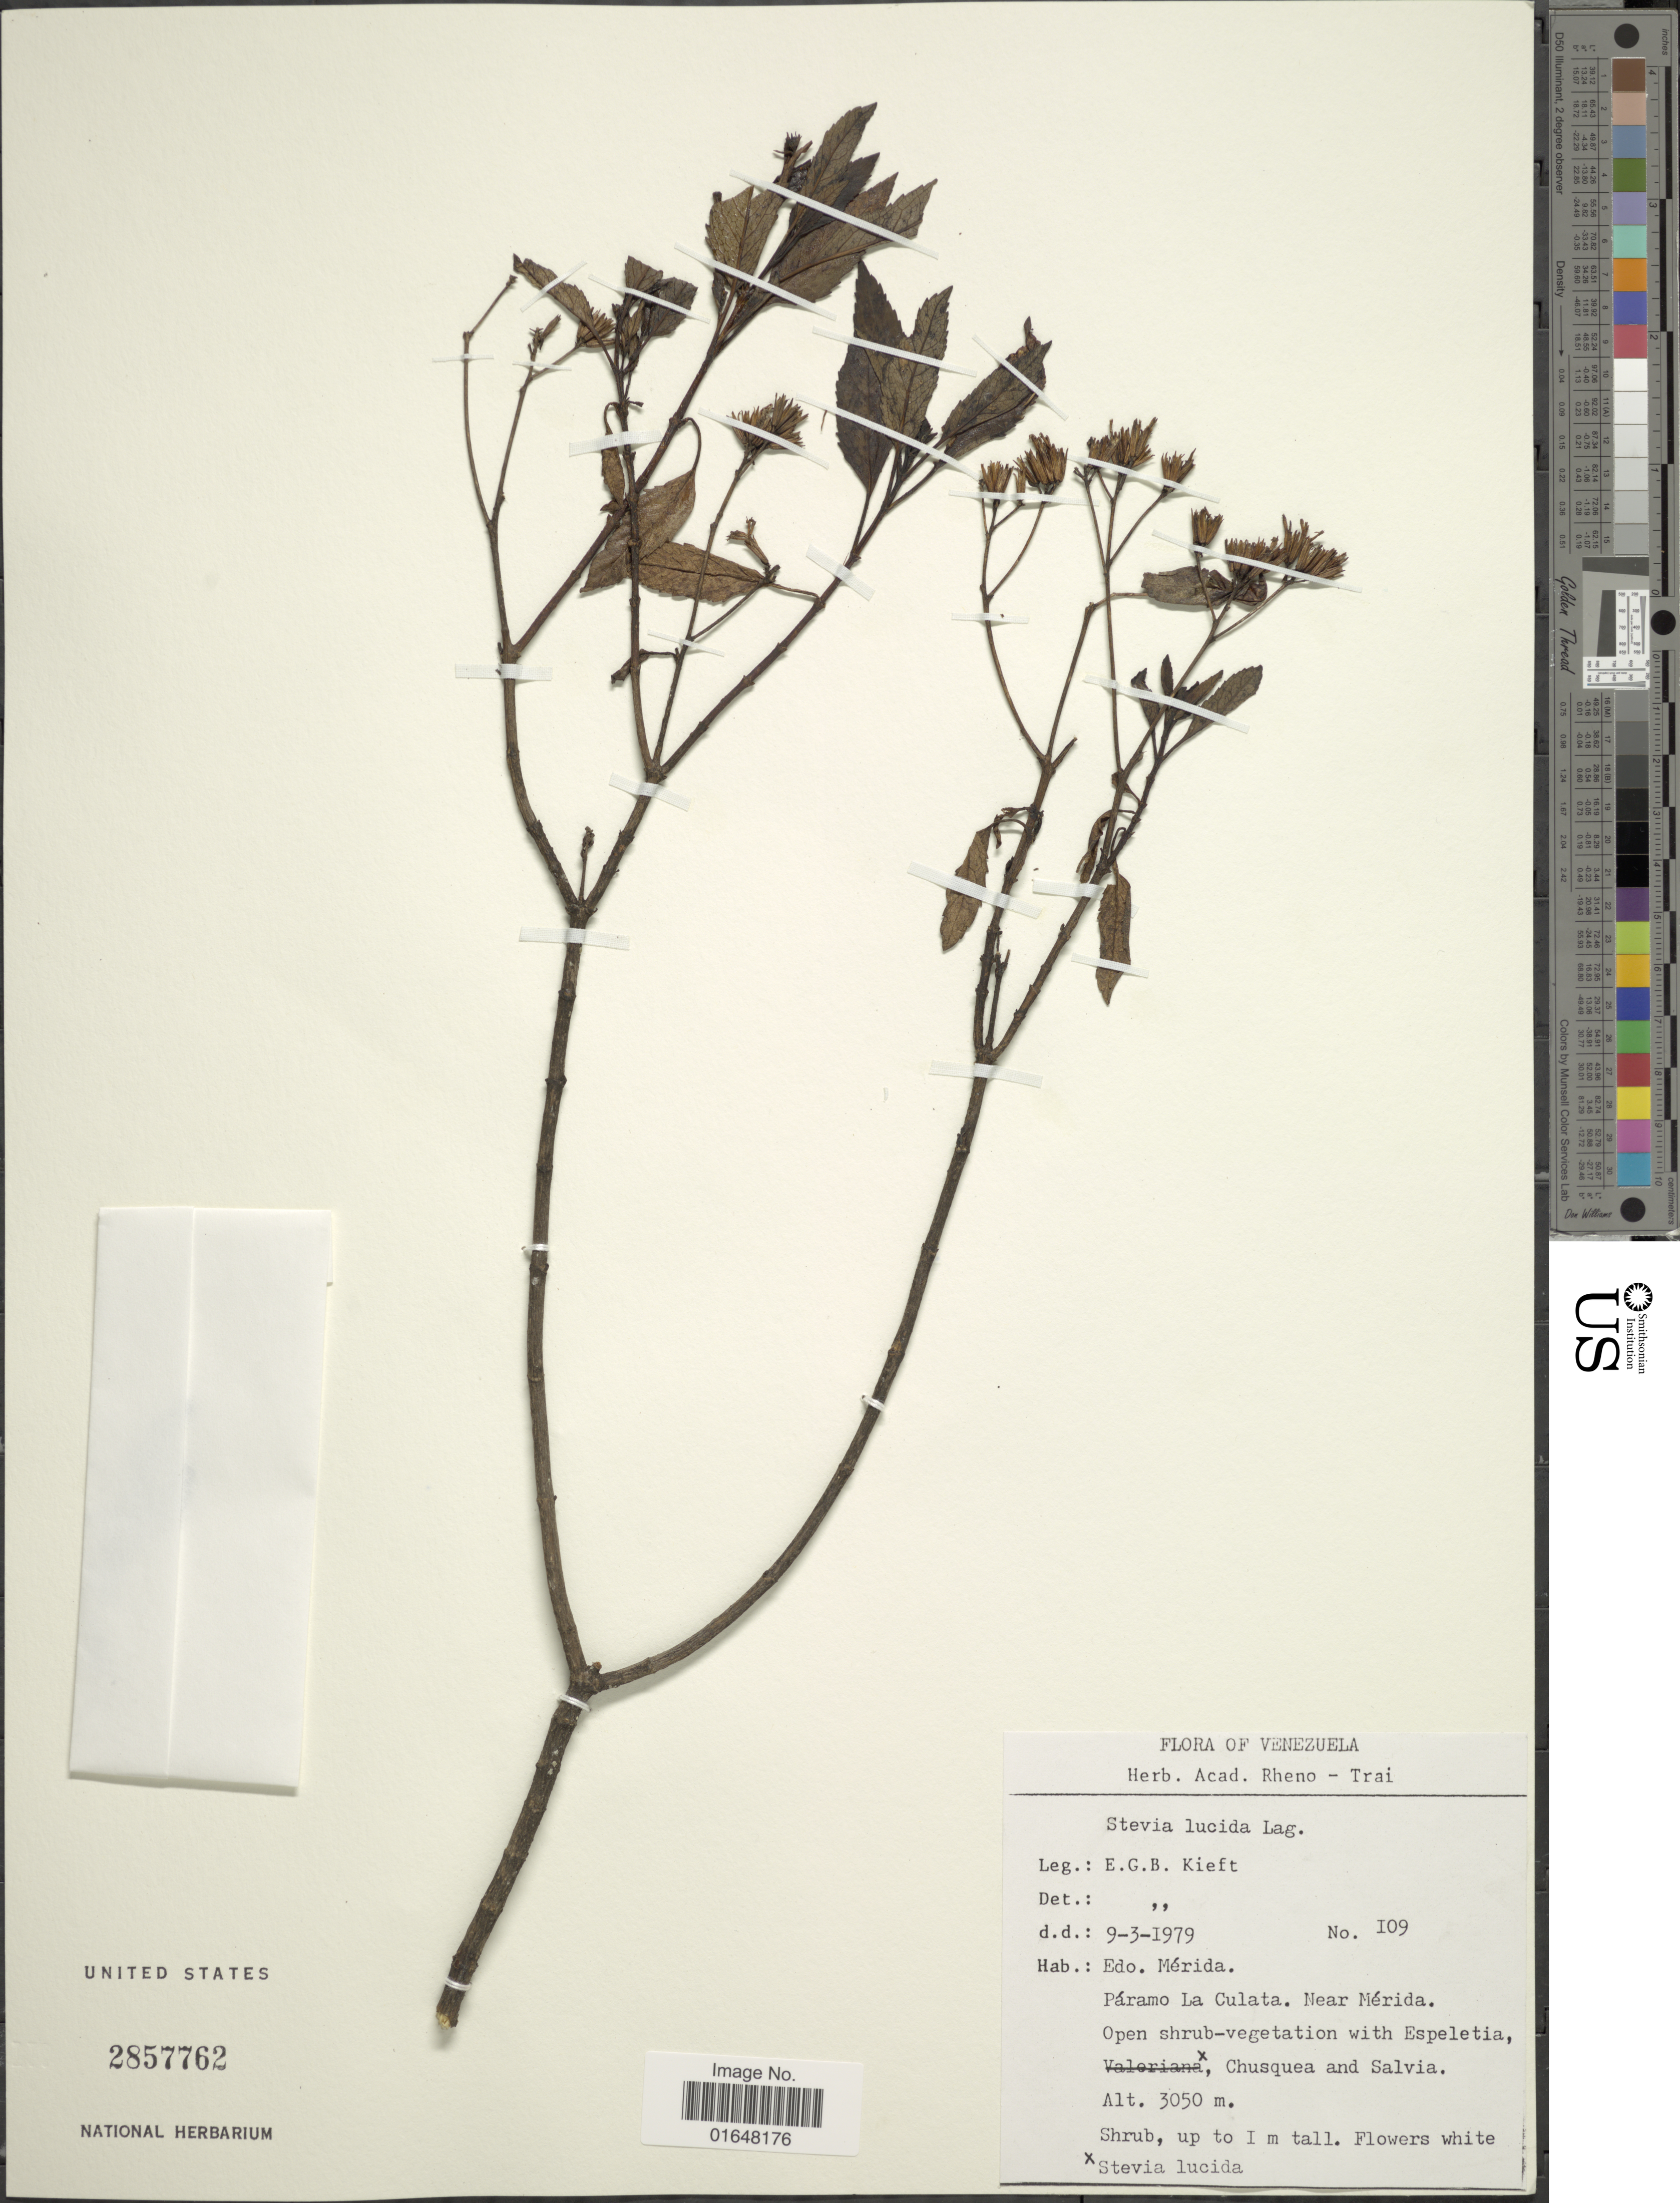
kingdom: Plantae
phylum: Tracheophyta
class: Magnoliopsida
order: Asterales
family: Asteraceae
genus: Stevia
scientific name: Stevia lucida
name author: Lag.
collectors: E. Kieft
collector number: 109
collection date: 1979-03-09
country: Venezuela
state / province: Mérida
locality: Paramo La Culata, near Merida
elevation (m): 3050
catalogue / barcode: US 2857762